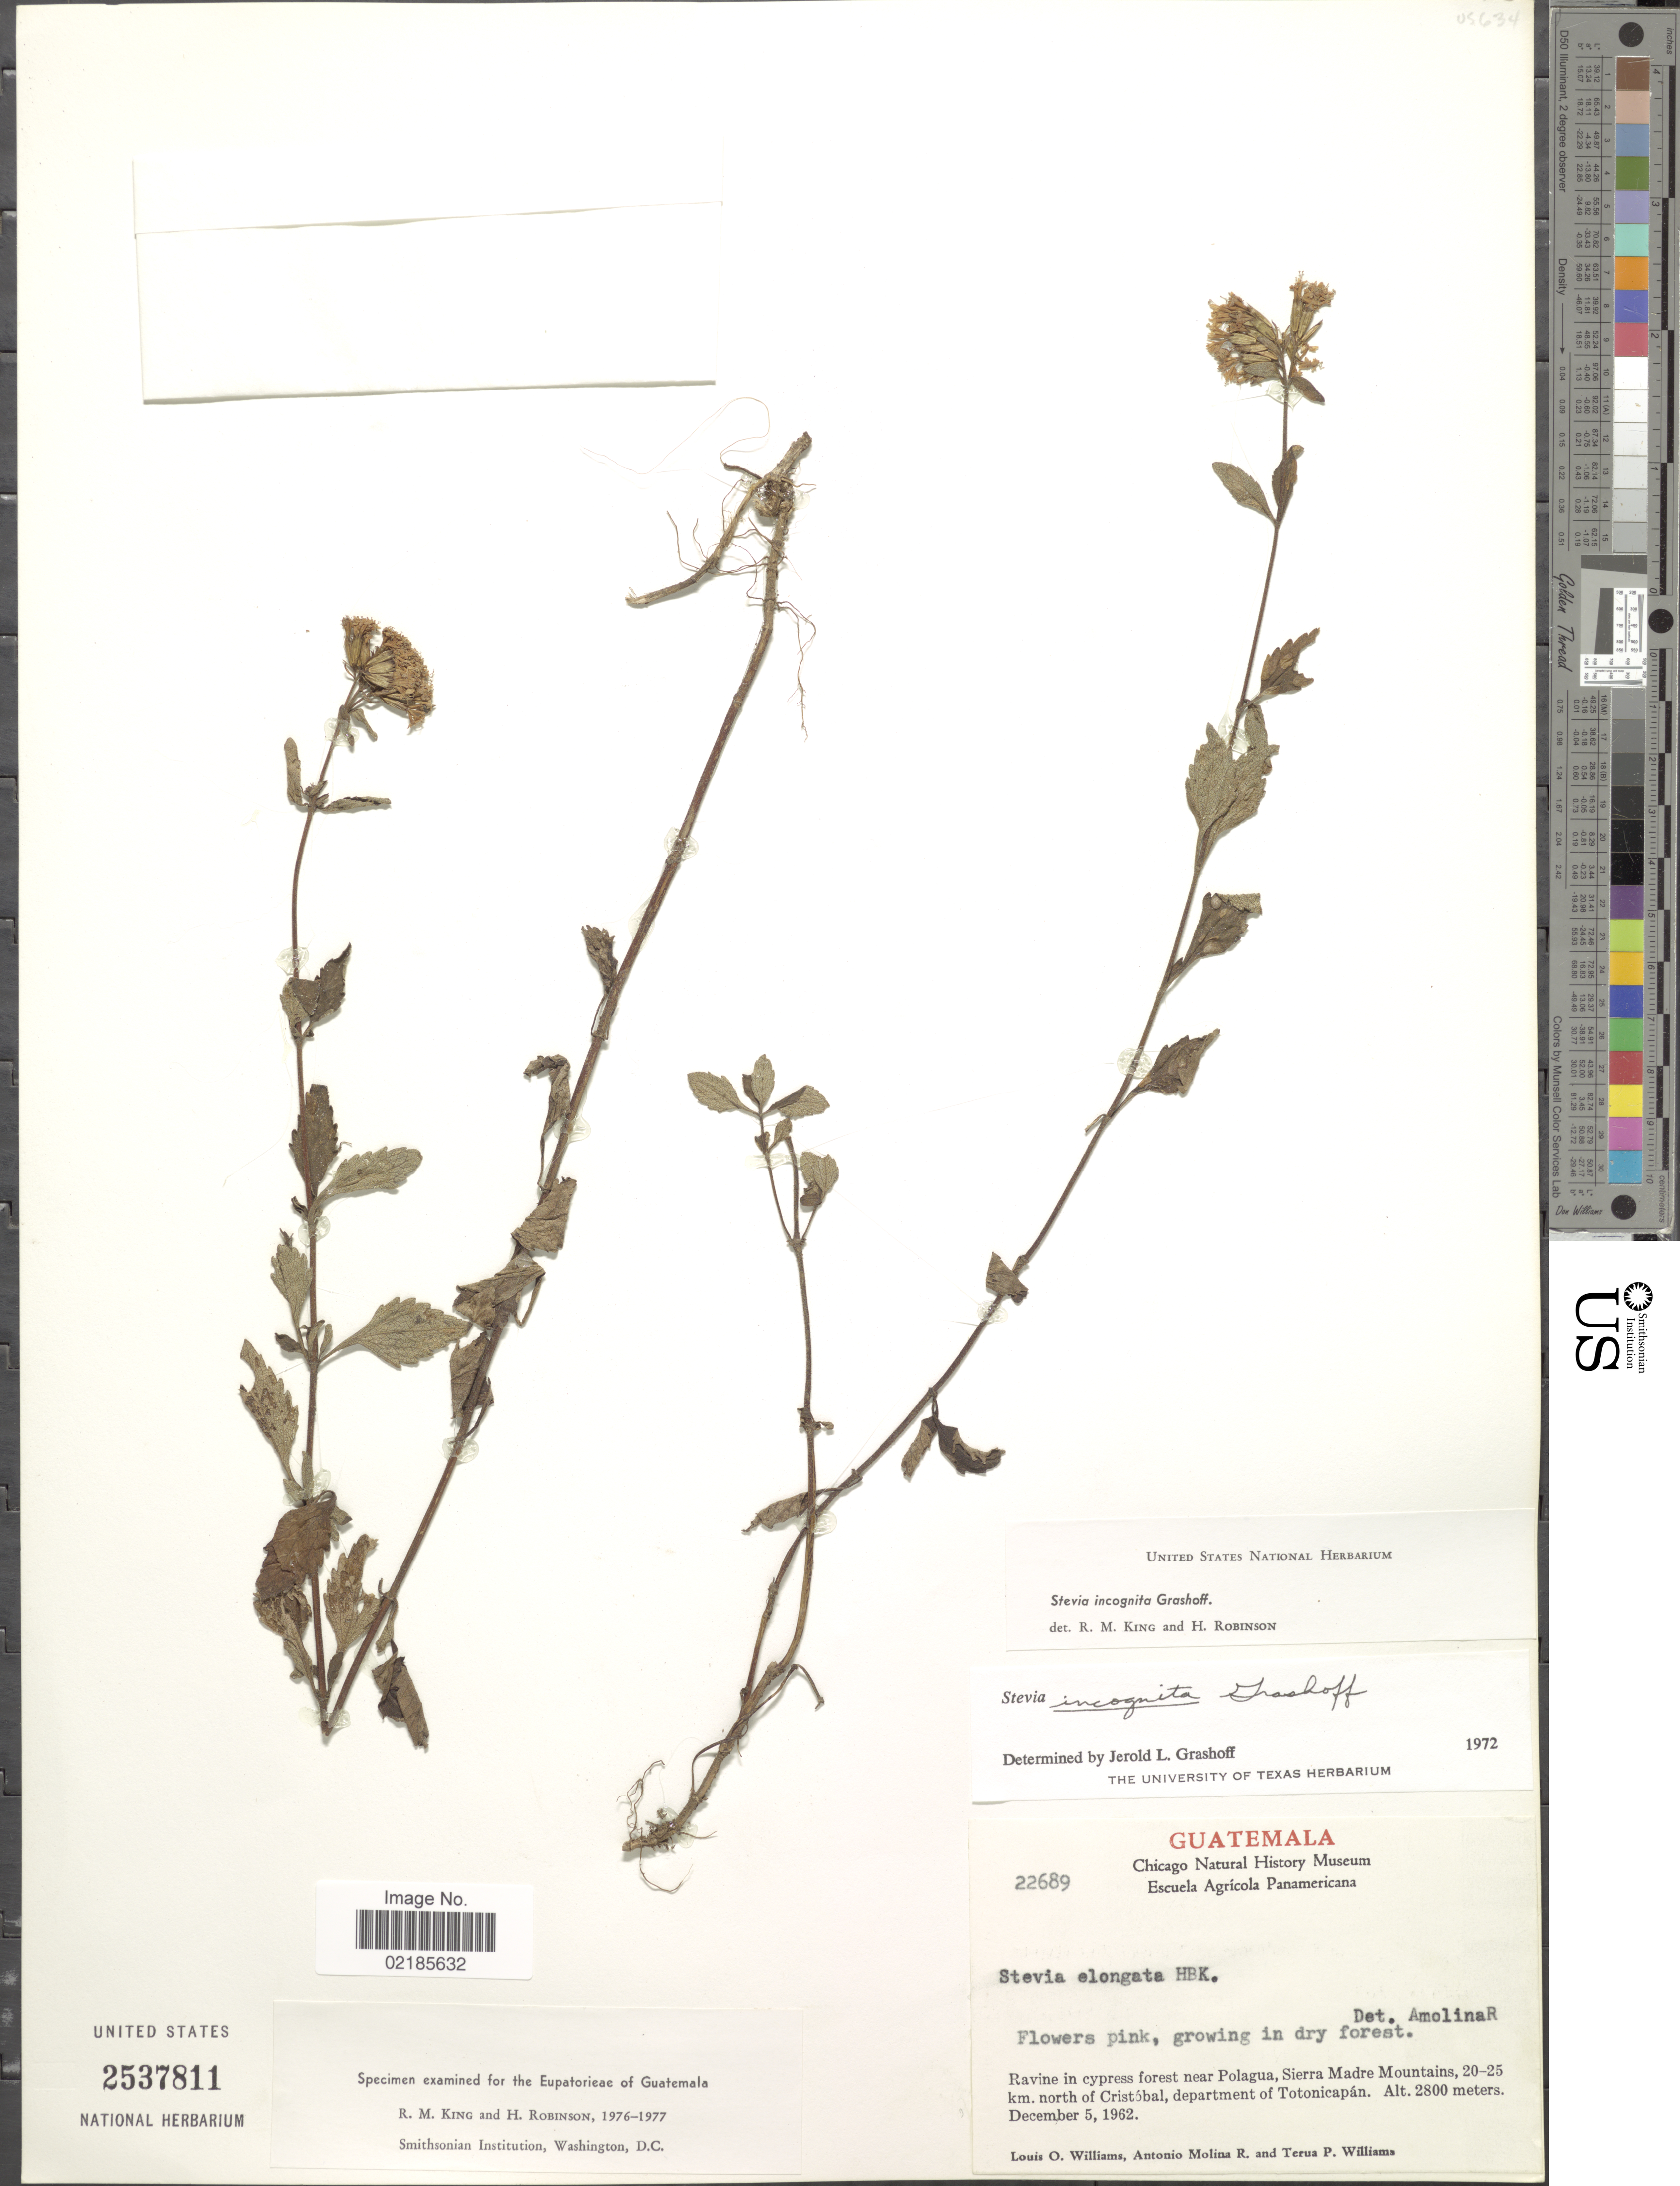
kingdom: Plantae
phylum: Tracheophyta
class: Magnoliopsida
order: Asterales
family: Asteraceae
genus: Stevia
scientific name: Stevia incognita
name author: Grashoff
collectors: L. O. Williams, A. Molina R. & T. P. Williams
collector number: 22689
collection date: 1962-12-05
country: Guatemala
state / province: Totonicapan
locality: Forest near Polagua, Sierra Madre Mountains, 20-25 km north of Cristobal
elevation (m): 2800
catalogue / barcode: US 2537811